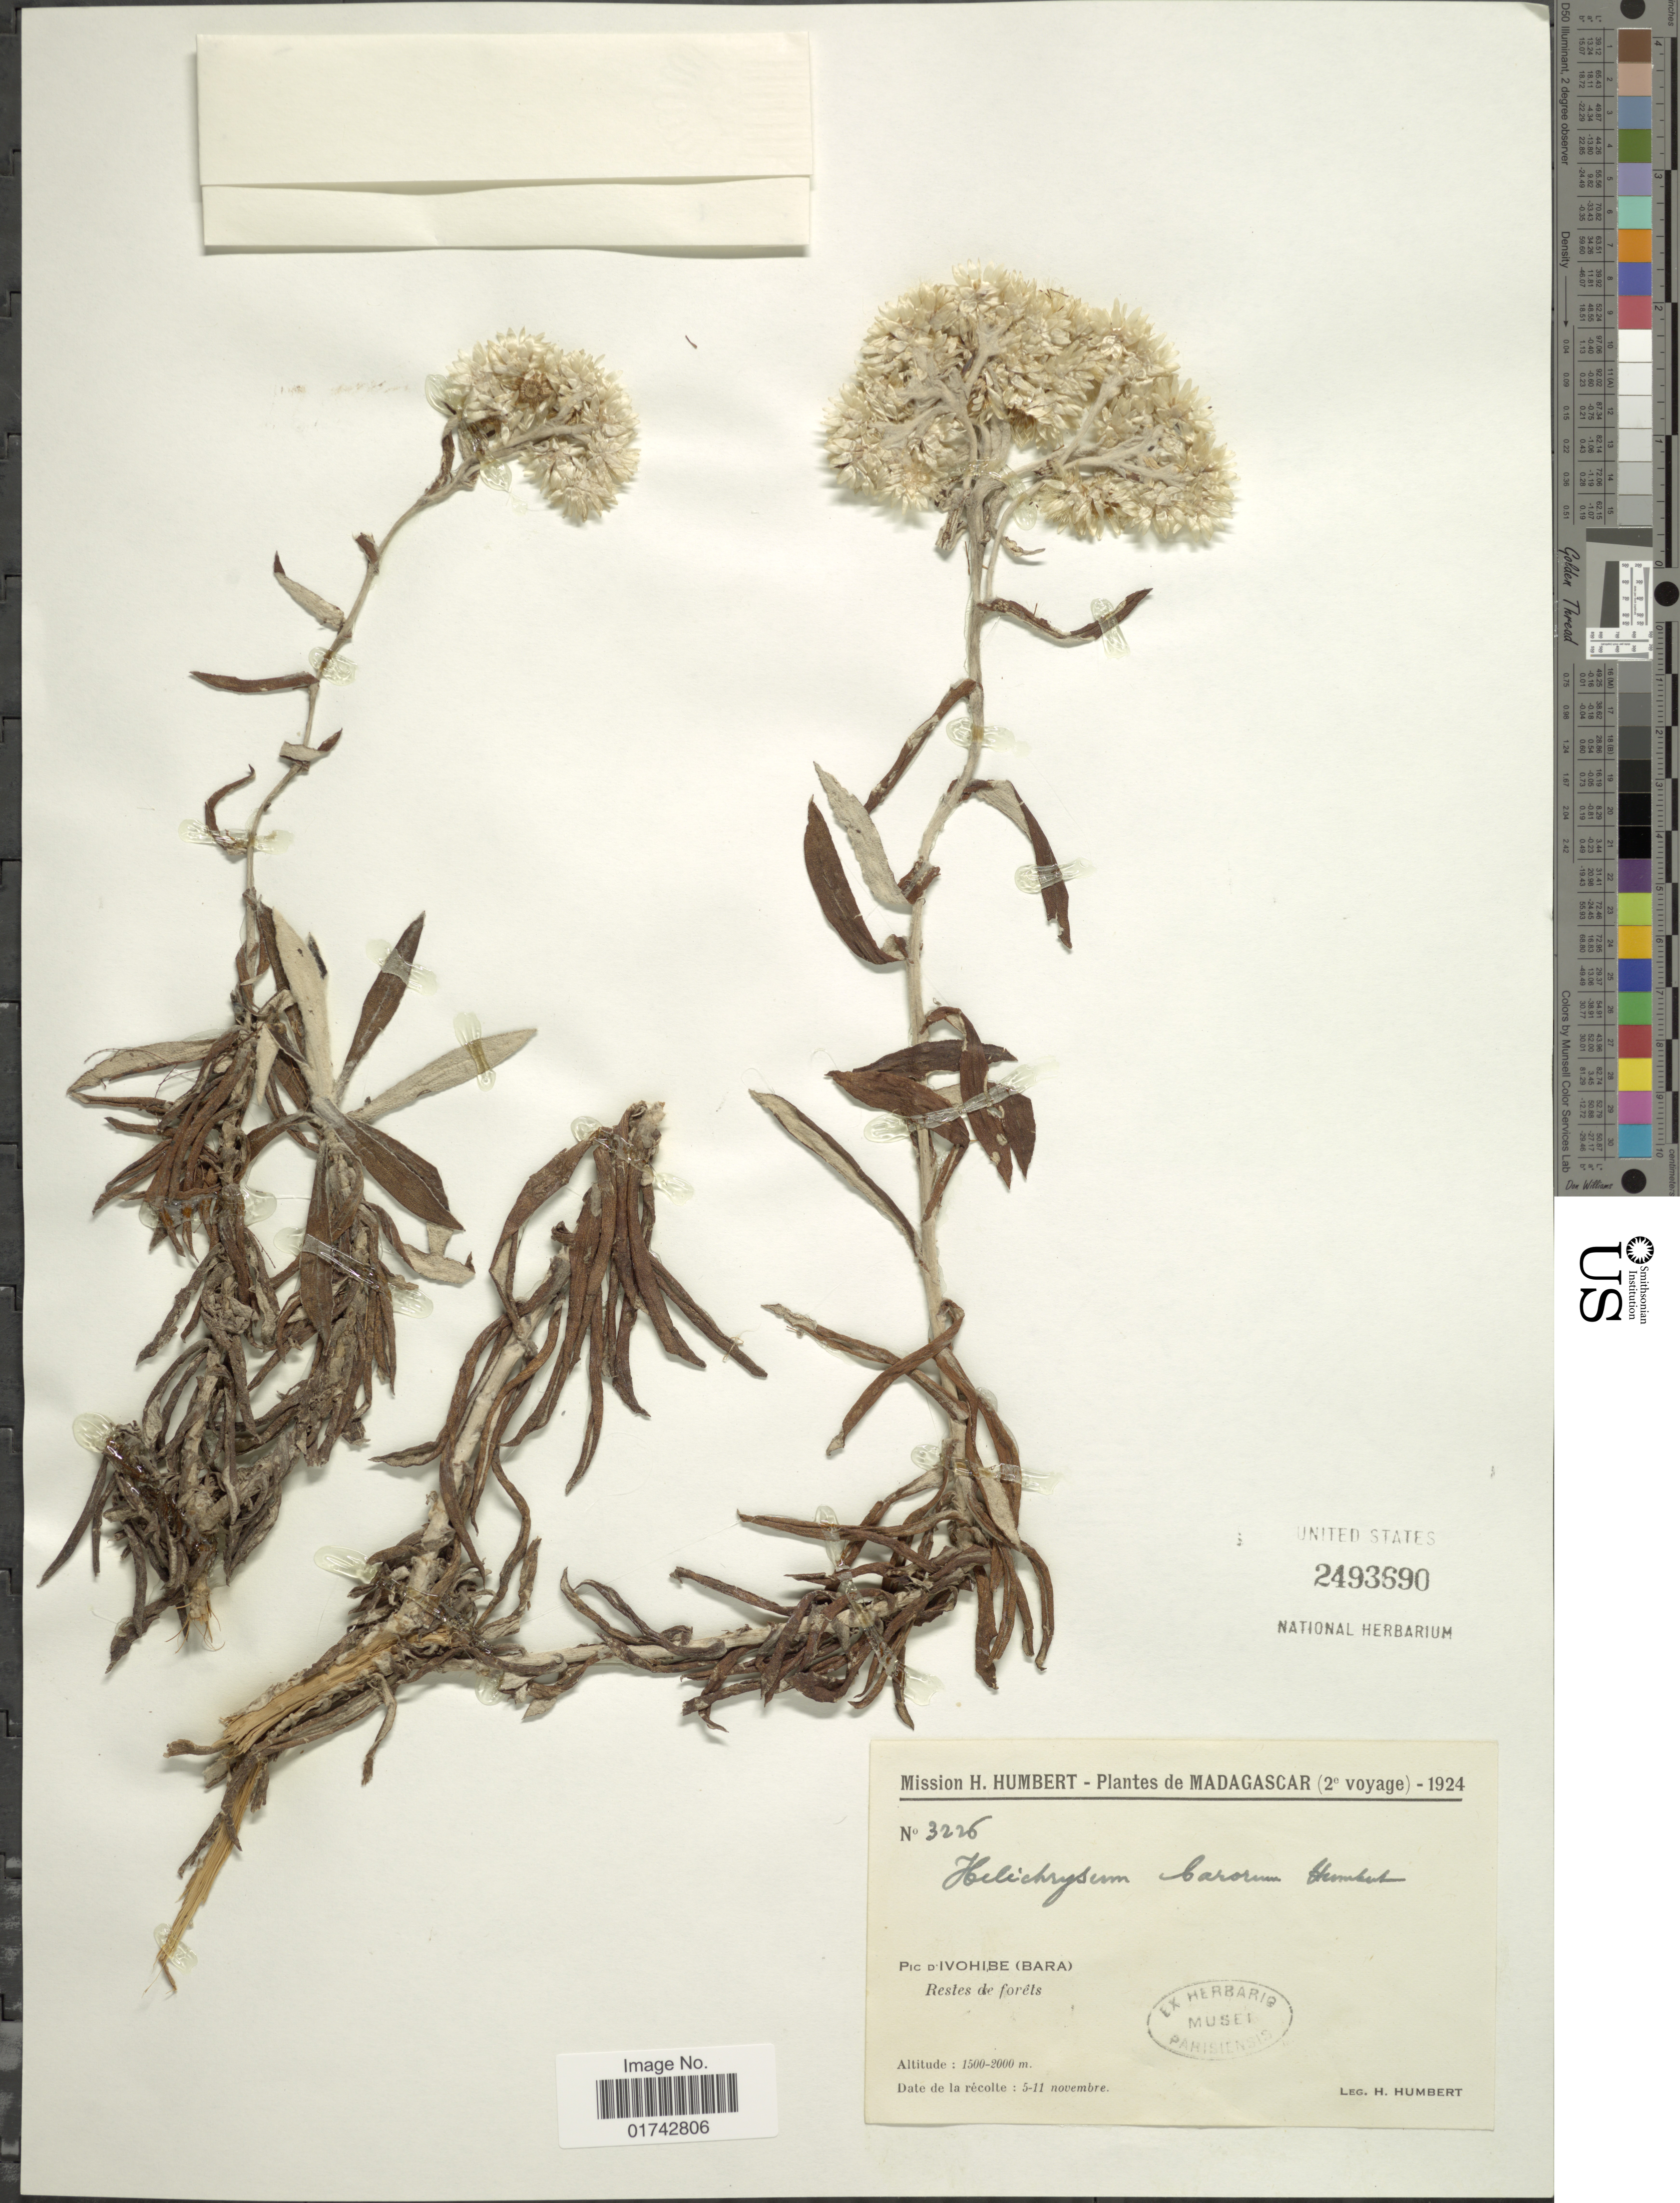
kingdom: Plantae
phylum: Tracheophyta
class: Magnoliopsida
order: Asterales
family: Asteraceae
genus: Helichrysum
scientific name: Helichrysum barorum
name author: Humbert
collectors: H. Humbert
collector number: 3226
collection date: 1924-11-05/1924-11-11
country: Madagascar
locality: Pic d'Ivohibe (Bara)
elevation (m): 1500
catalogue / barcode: US 2493690